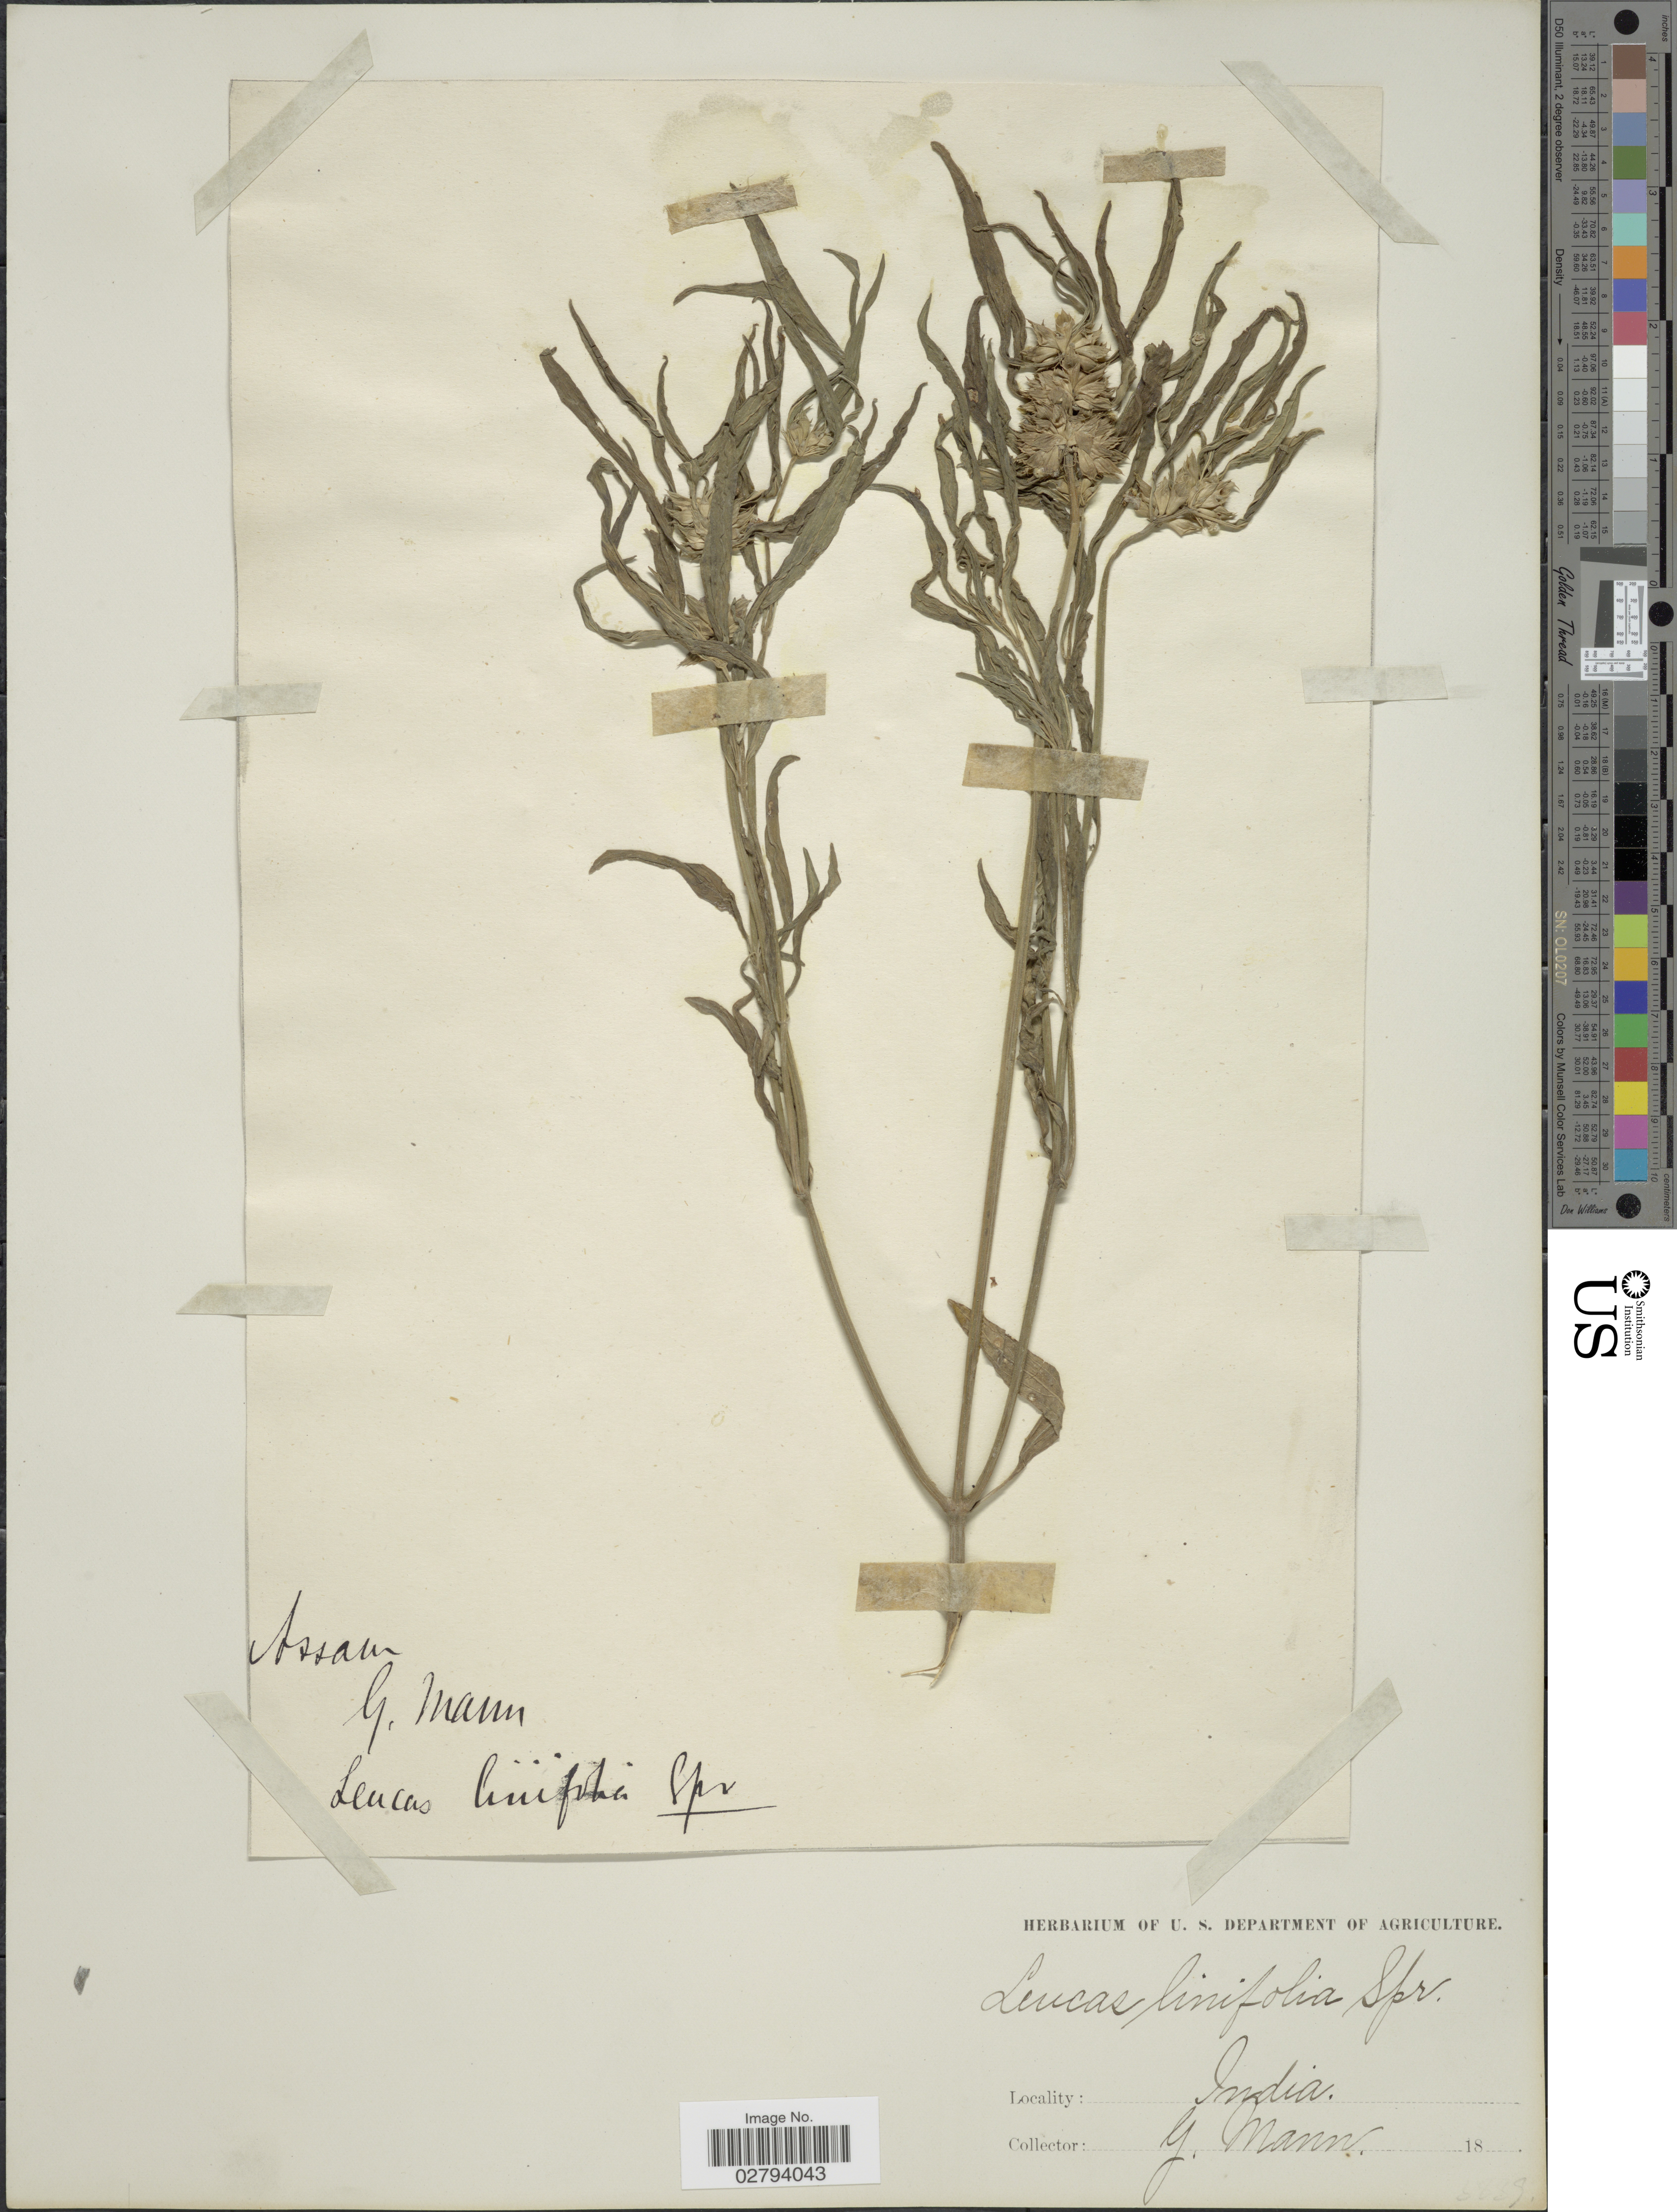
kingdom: Plantae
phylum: Tracheophyta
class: Magnoliopsida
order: Lamiales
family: Lamiaceae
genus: Leucas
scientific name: Leucas linifolia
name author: (A. Roth) Spreng.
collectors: G. Mann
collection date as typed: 18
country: India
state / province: Assam